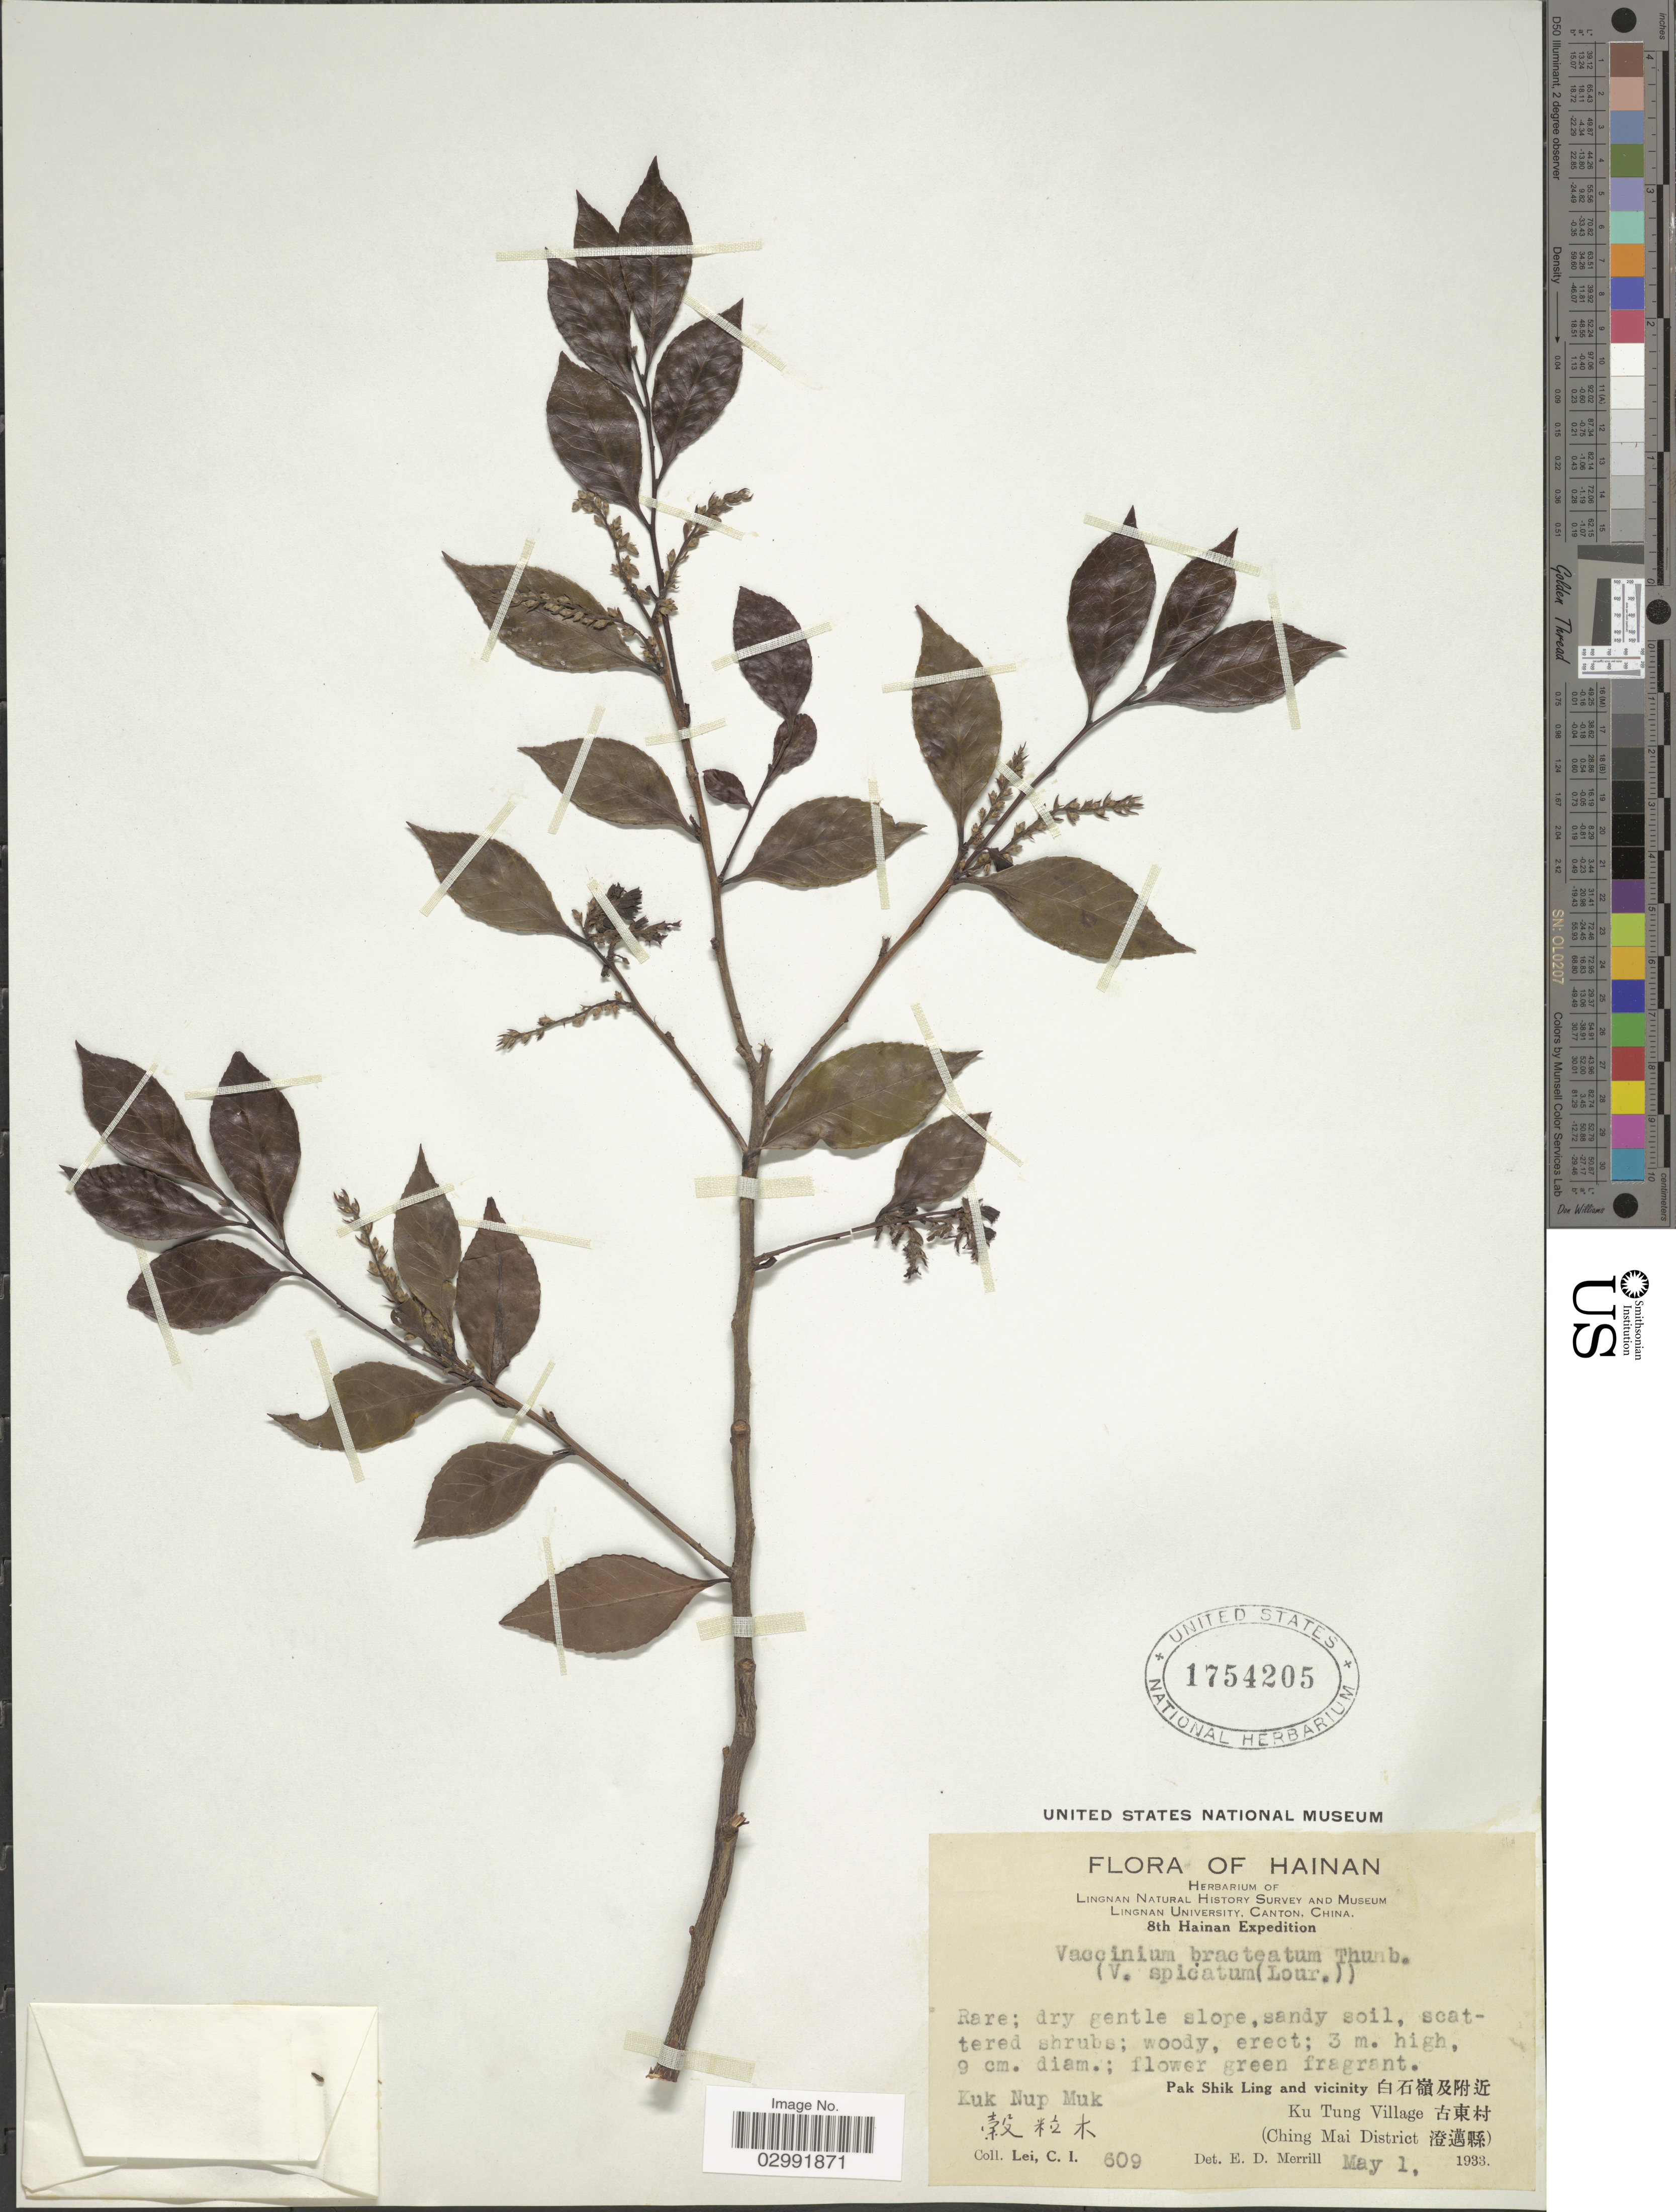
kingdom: Plantae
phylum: Tracheophyta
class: Magnoliopsida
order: Ericales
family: Ericaceae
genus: Vaccinium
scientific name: Vaccinium bracteatum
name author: Thunb.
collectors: C. I. Lei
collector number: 609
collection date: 1933-05-01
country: China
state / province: Hainan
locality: Kuk Nup Muk. Pak Shik Ling and vicinity. Ku Tung Village, (Ching Mai District).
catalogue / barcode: US 1754205